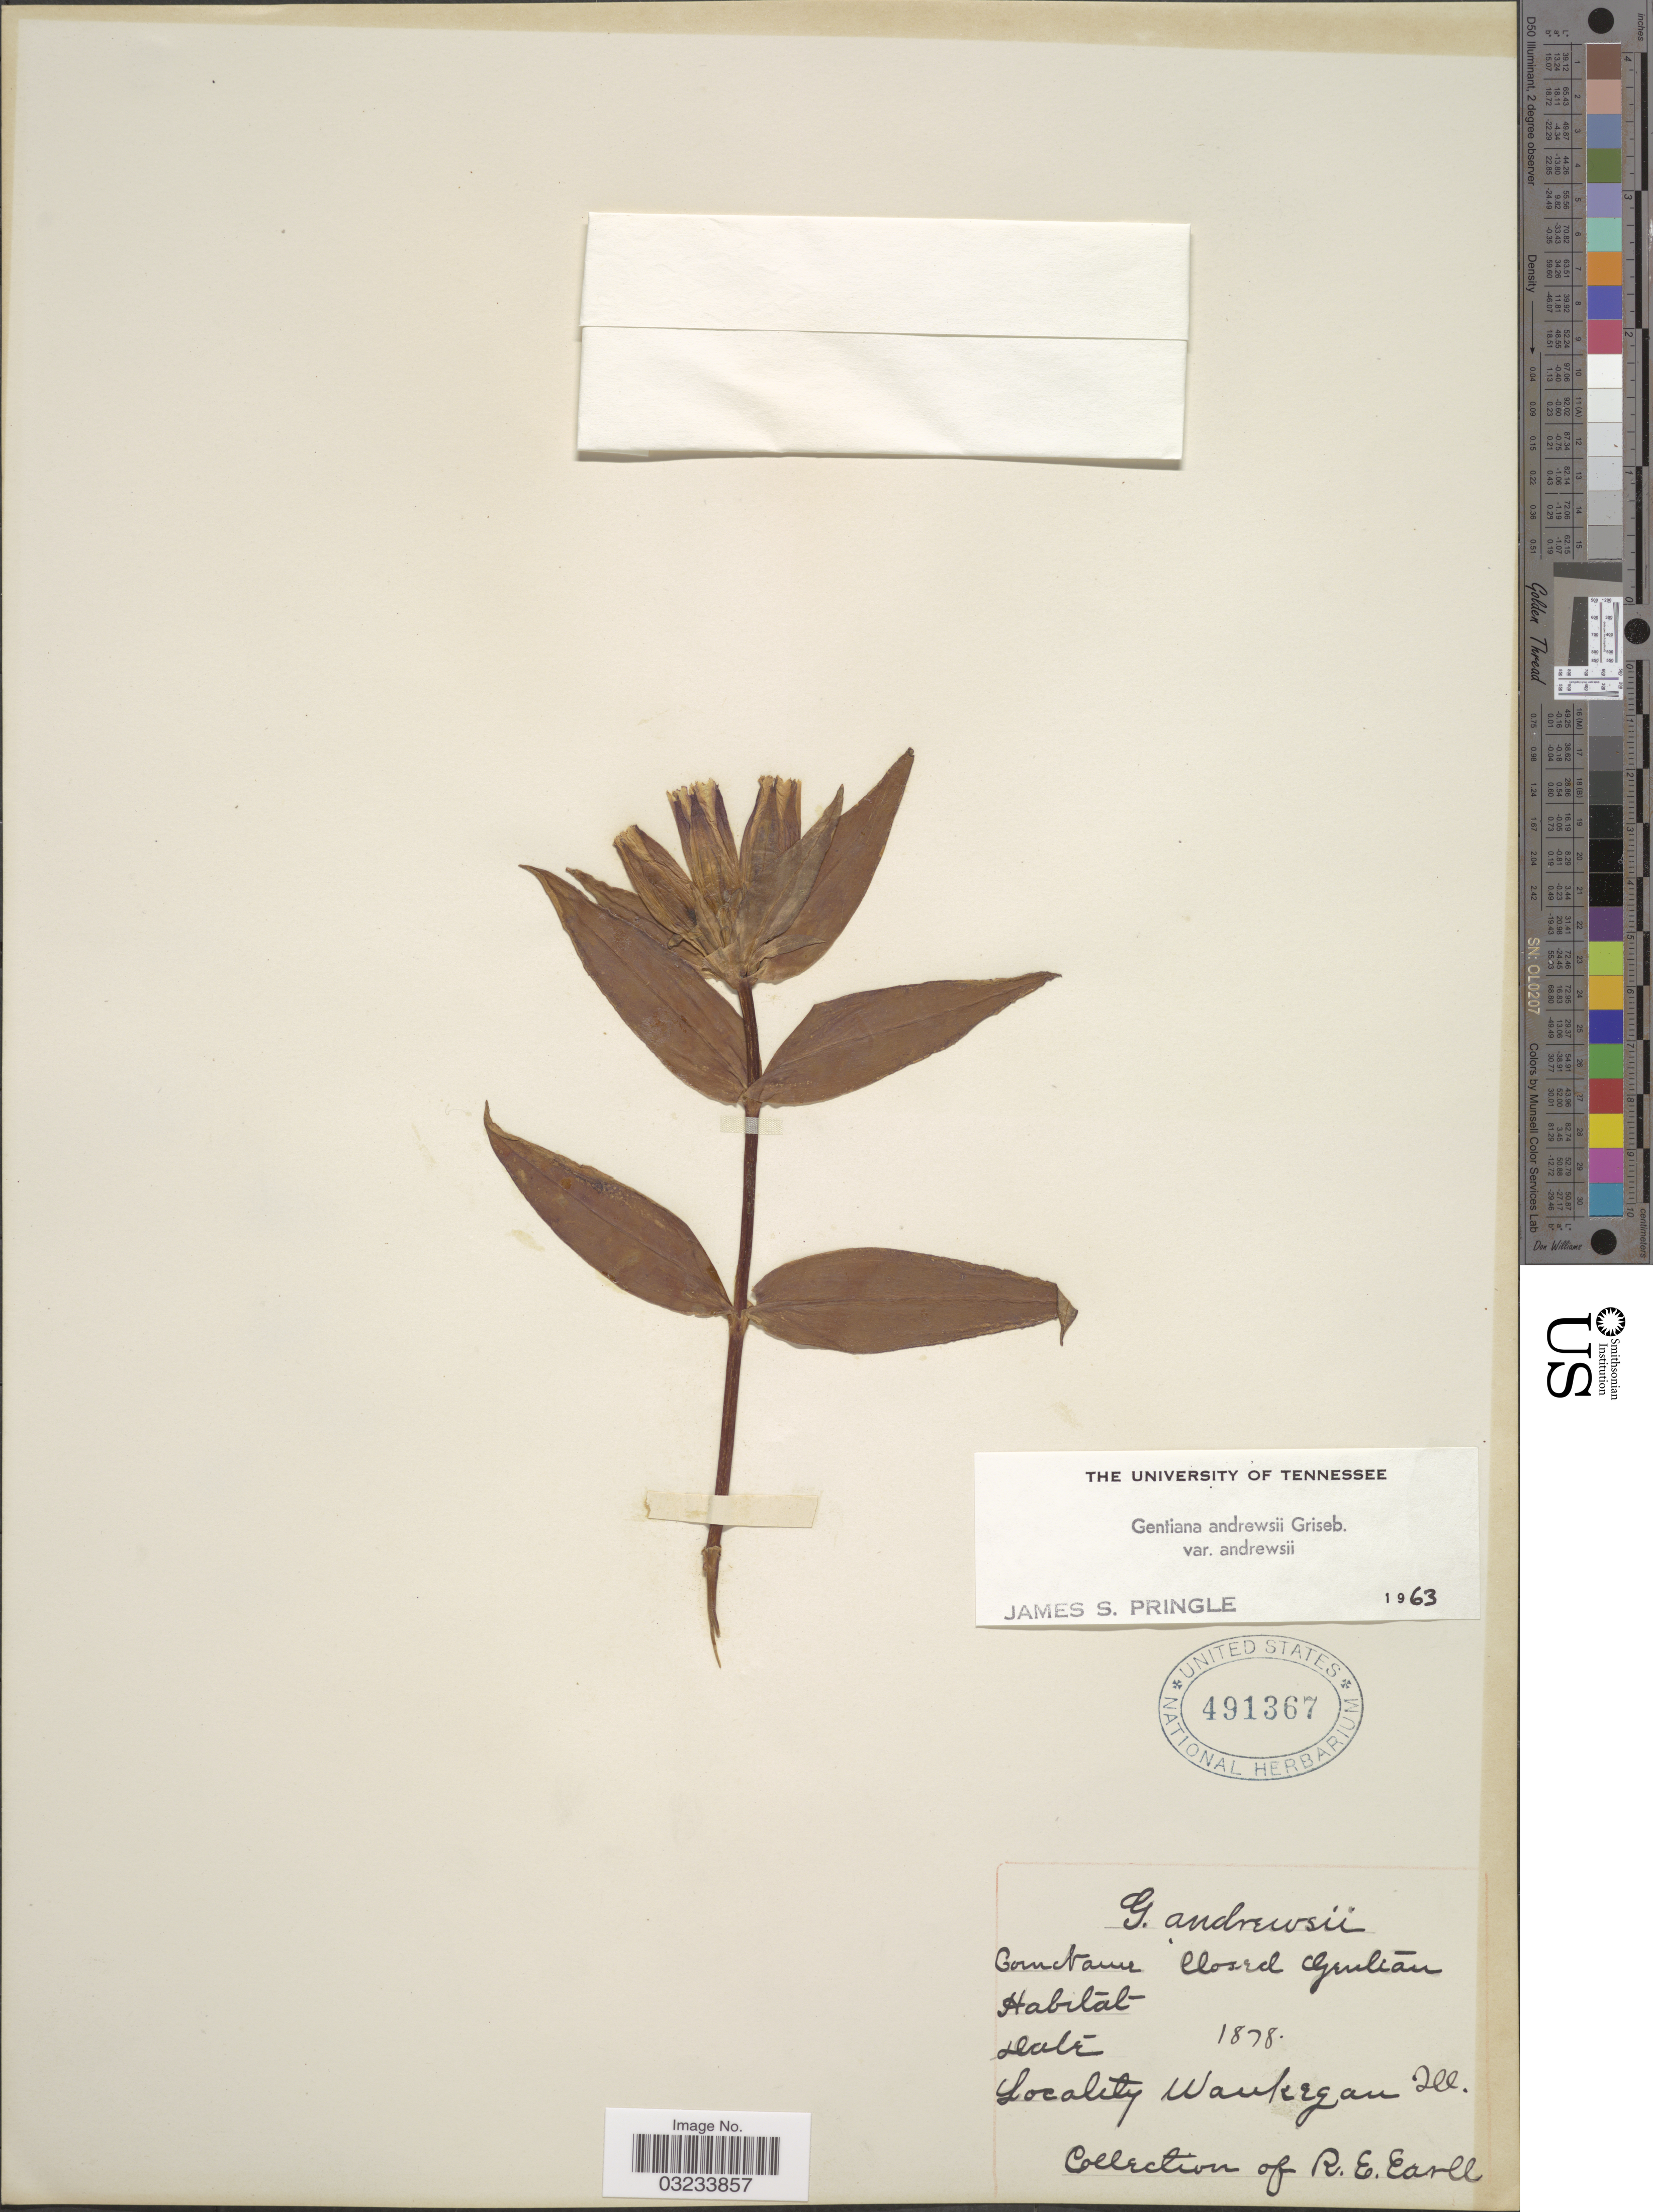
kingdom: Plantae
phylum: Tracheophyta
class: Magnoliopsida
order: Gentianales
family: Gentianaceae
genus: Gentiana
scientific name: Gentiana andrewsii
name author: Griseb.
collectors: R. Earll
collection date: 1878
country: United States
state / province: Illinois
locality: Waukegan.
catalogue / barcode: US 491367